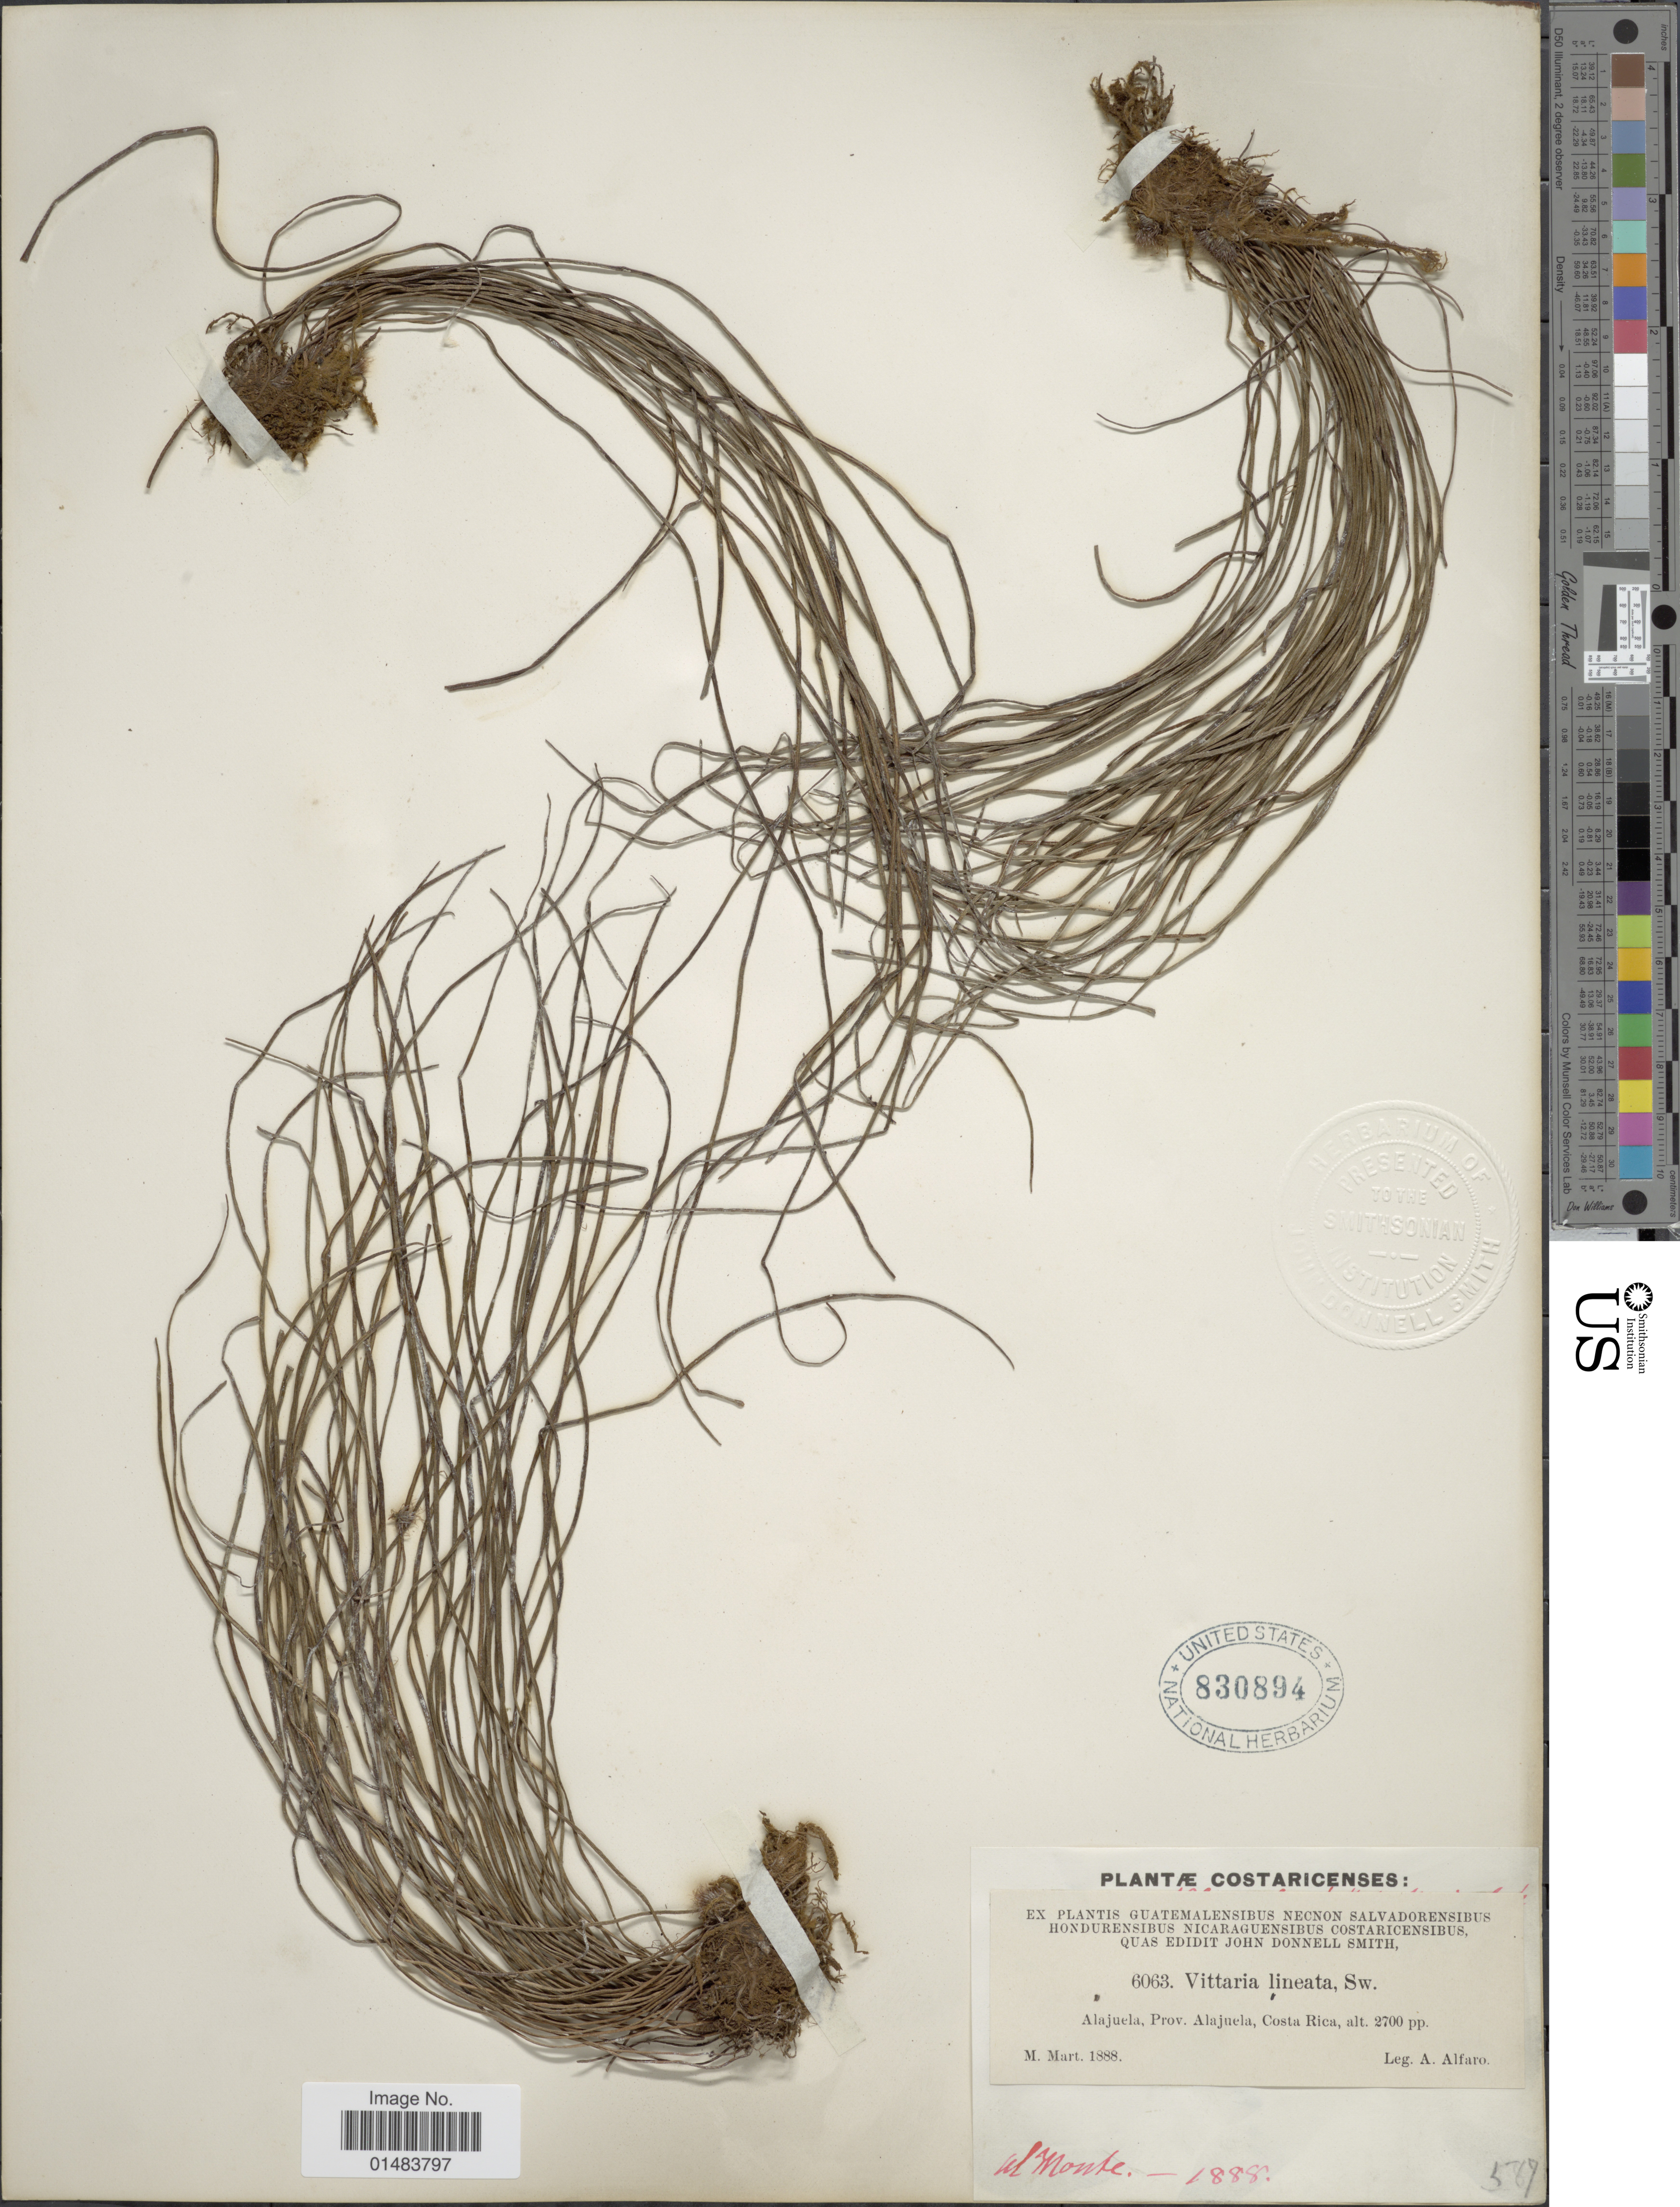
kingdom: Plantae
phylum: Tracheophyta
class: Polypodiopsida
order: Polypodiales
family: Pteridaceae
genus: Vittaria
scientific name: Vittaria lineata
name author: (L.) Sm.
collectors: A. Alfaro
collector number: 6063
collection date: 1888-03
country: Costa Rica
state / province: Alajuela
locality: Alajuela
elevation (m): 823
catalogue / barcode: US 830894